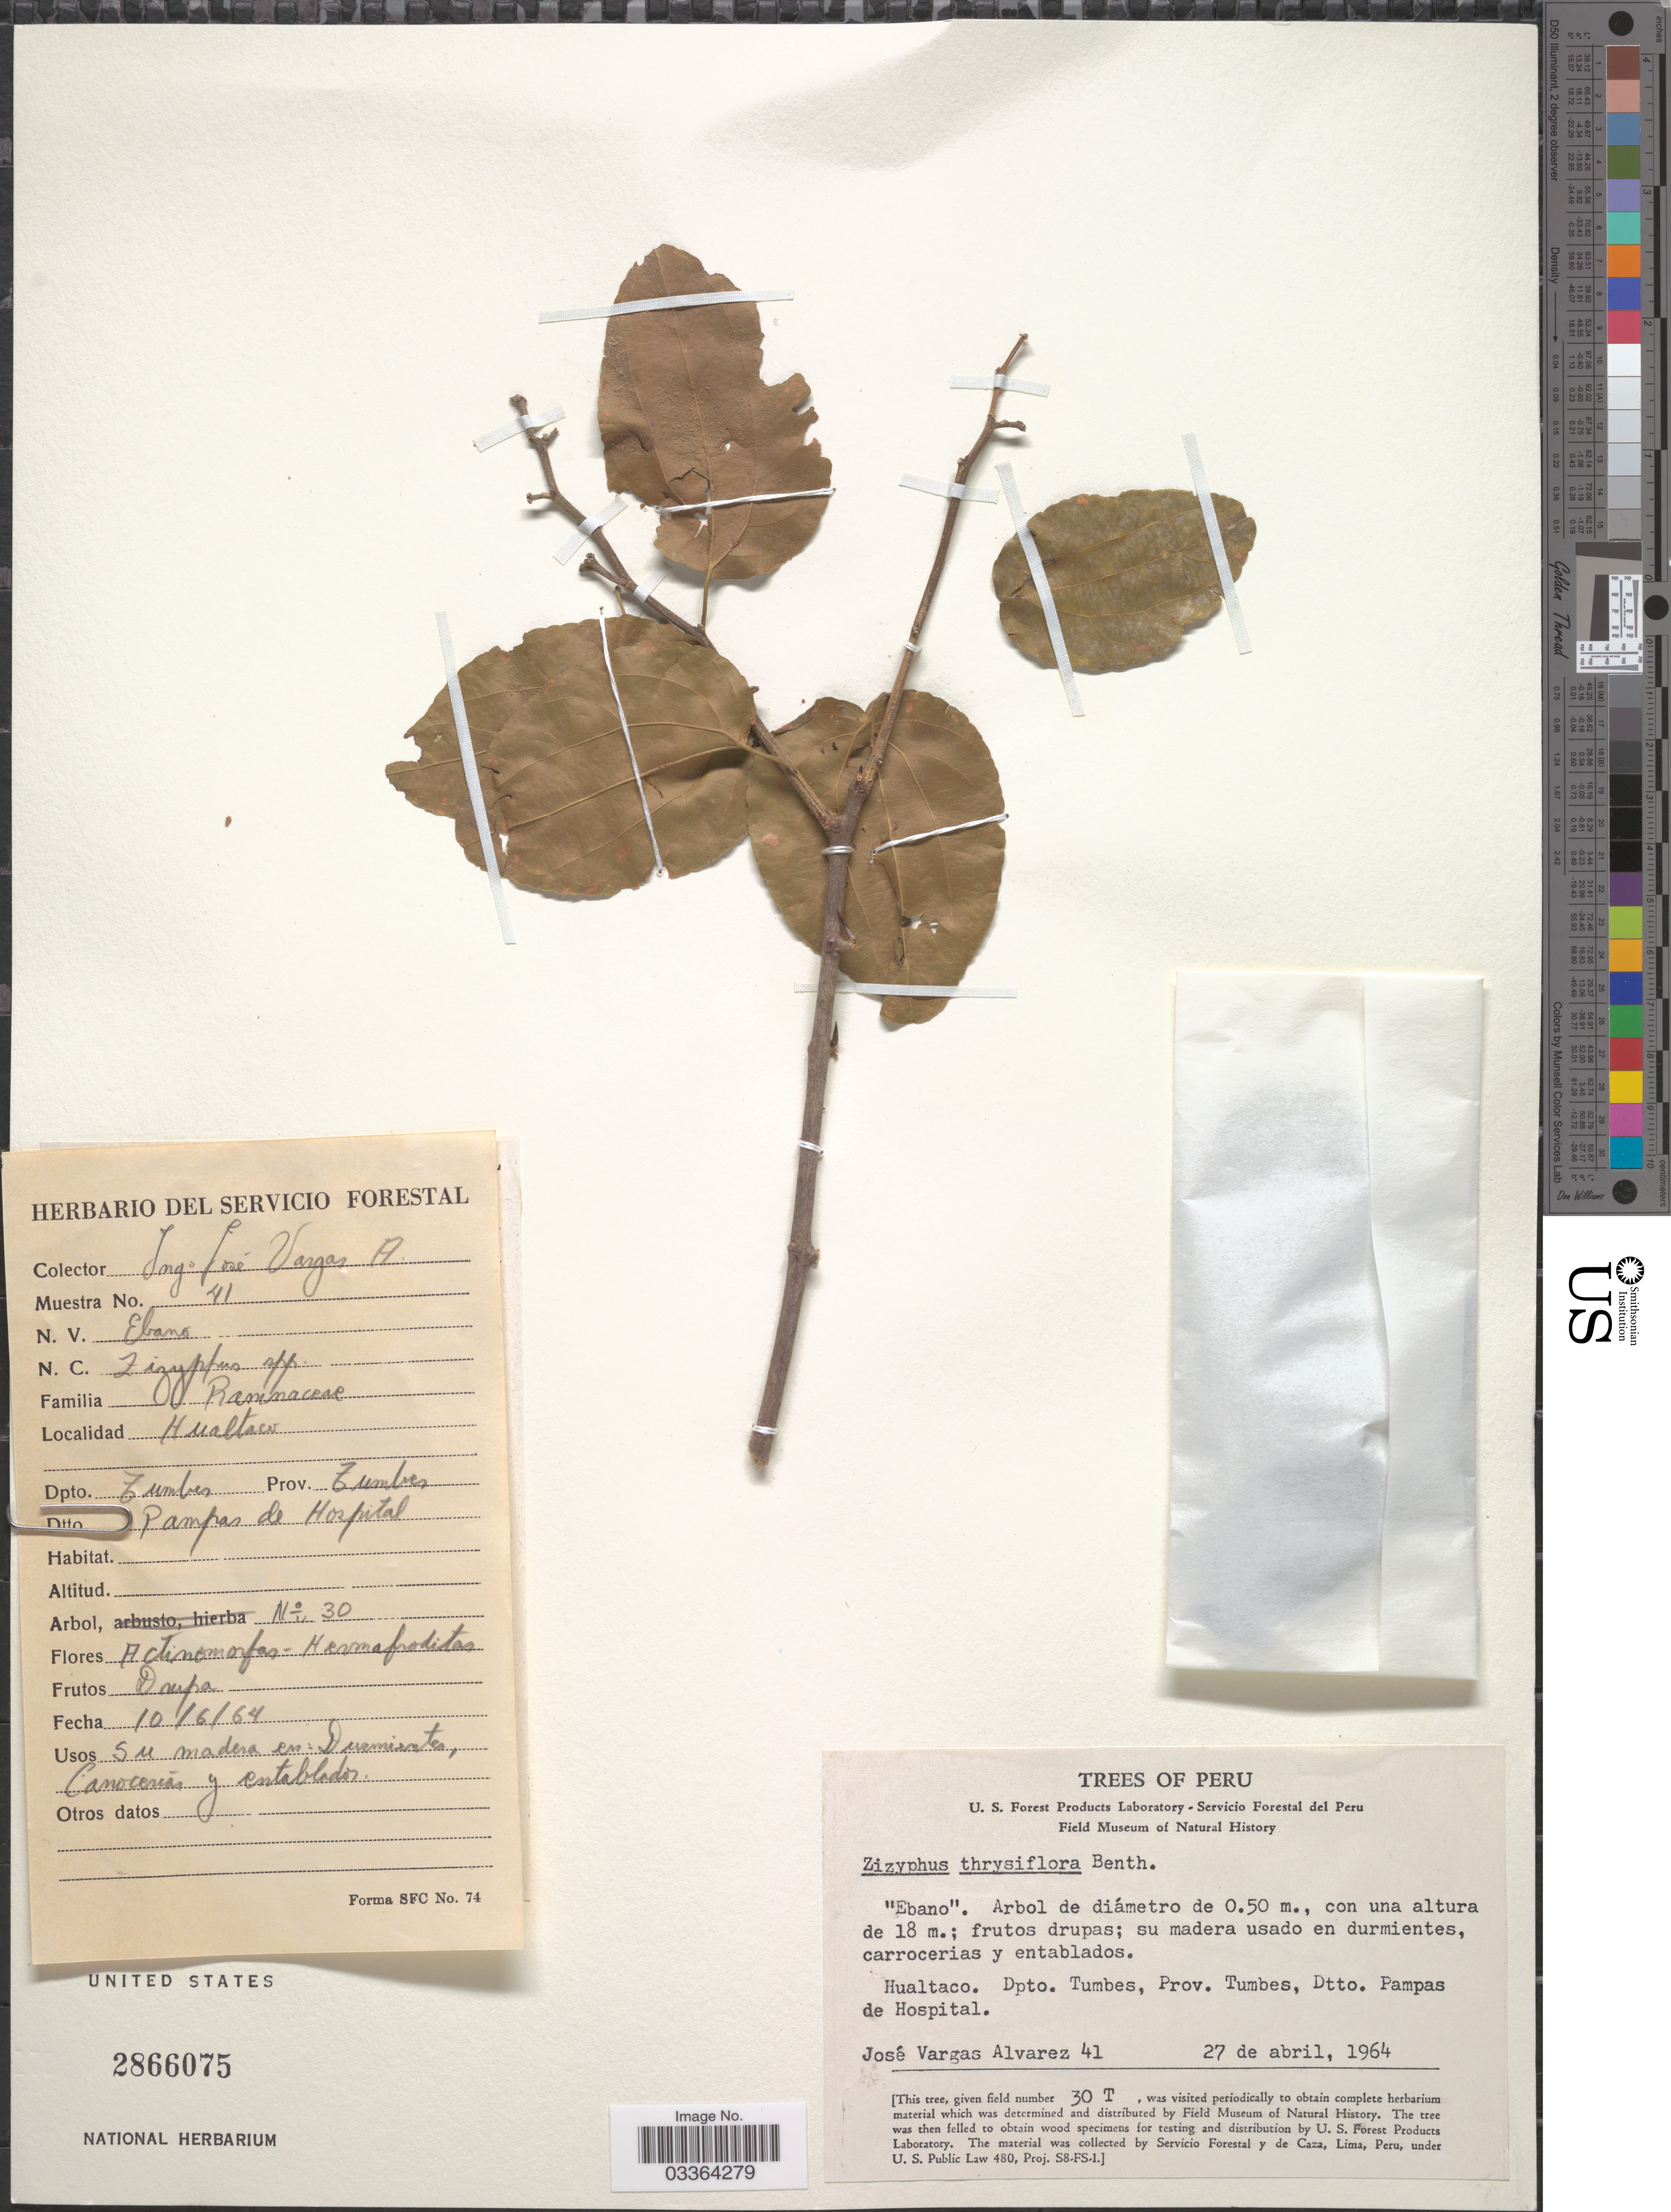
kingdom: Plantae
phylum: Tracheophyta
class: Magnoliopsida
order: Rosales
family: Rhamnaceae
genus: Sarcomphalus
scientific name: Sarcomphalus thyrsiflorus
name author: (Benth.) Hauenschild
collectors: J. V. Alvarez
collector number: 41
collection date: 1964-04-27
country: Peru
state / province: Tumbes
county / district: Tumbes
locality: Hualtaco. Dpto. Tumbes, Prov. Tumbes, Dtto. Pampas de Hospital.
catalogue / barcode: US 2866075